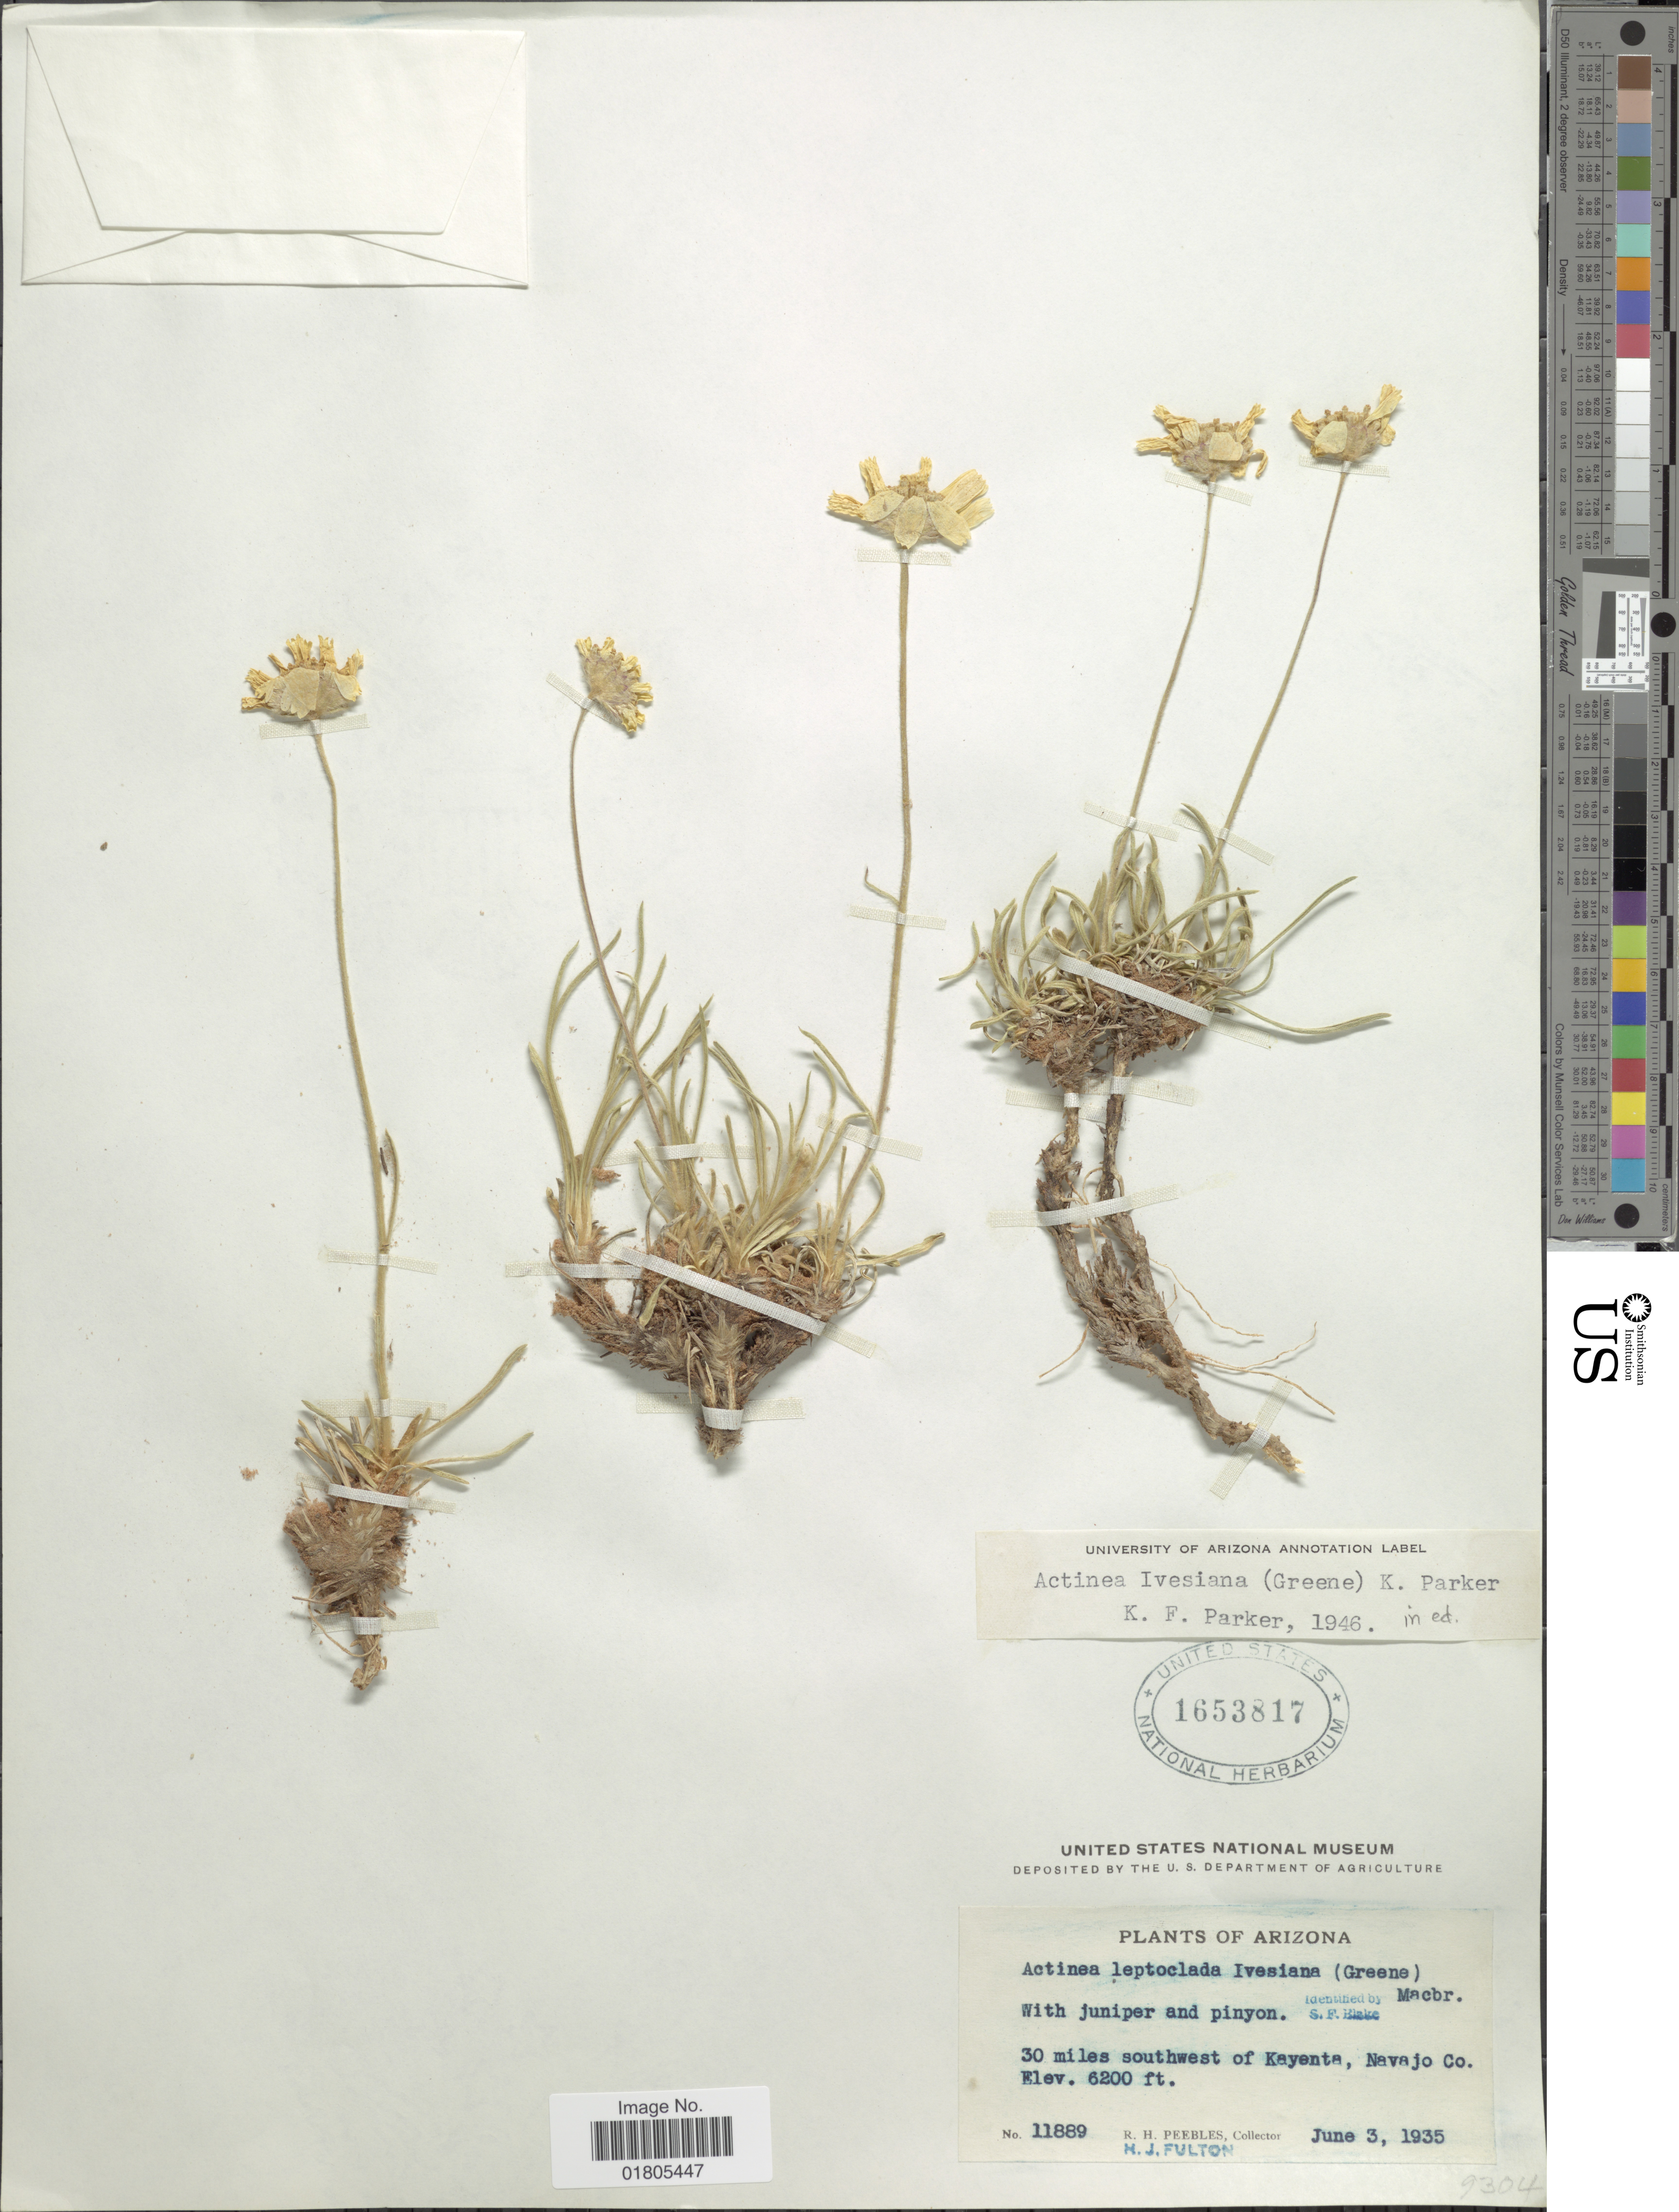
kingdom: Plantae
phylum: Tracheophyta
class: Magnoliopsida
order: Asterales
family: Asteraceae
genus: Actinea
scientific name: Actinea ivesiana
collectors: R. H. Peebles & H. Fulton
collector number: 11889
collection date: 1935-06-03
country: United States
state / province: Arizona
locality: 30 miles southwest of Kayenta, Navajo Co.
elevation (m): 1890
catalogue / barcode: US 1653817